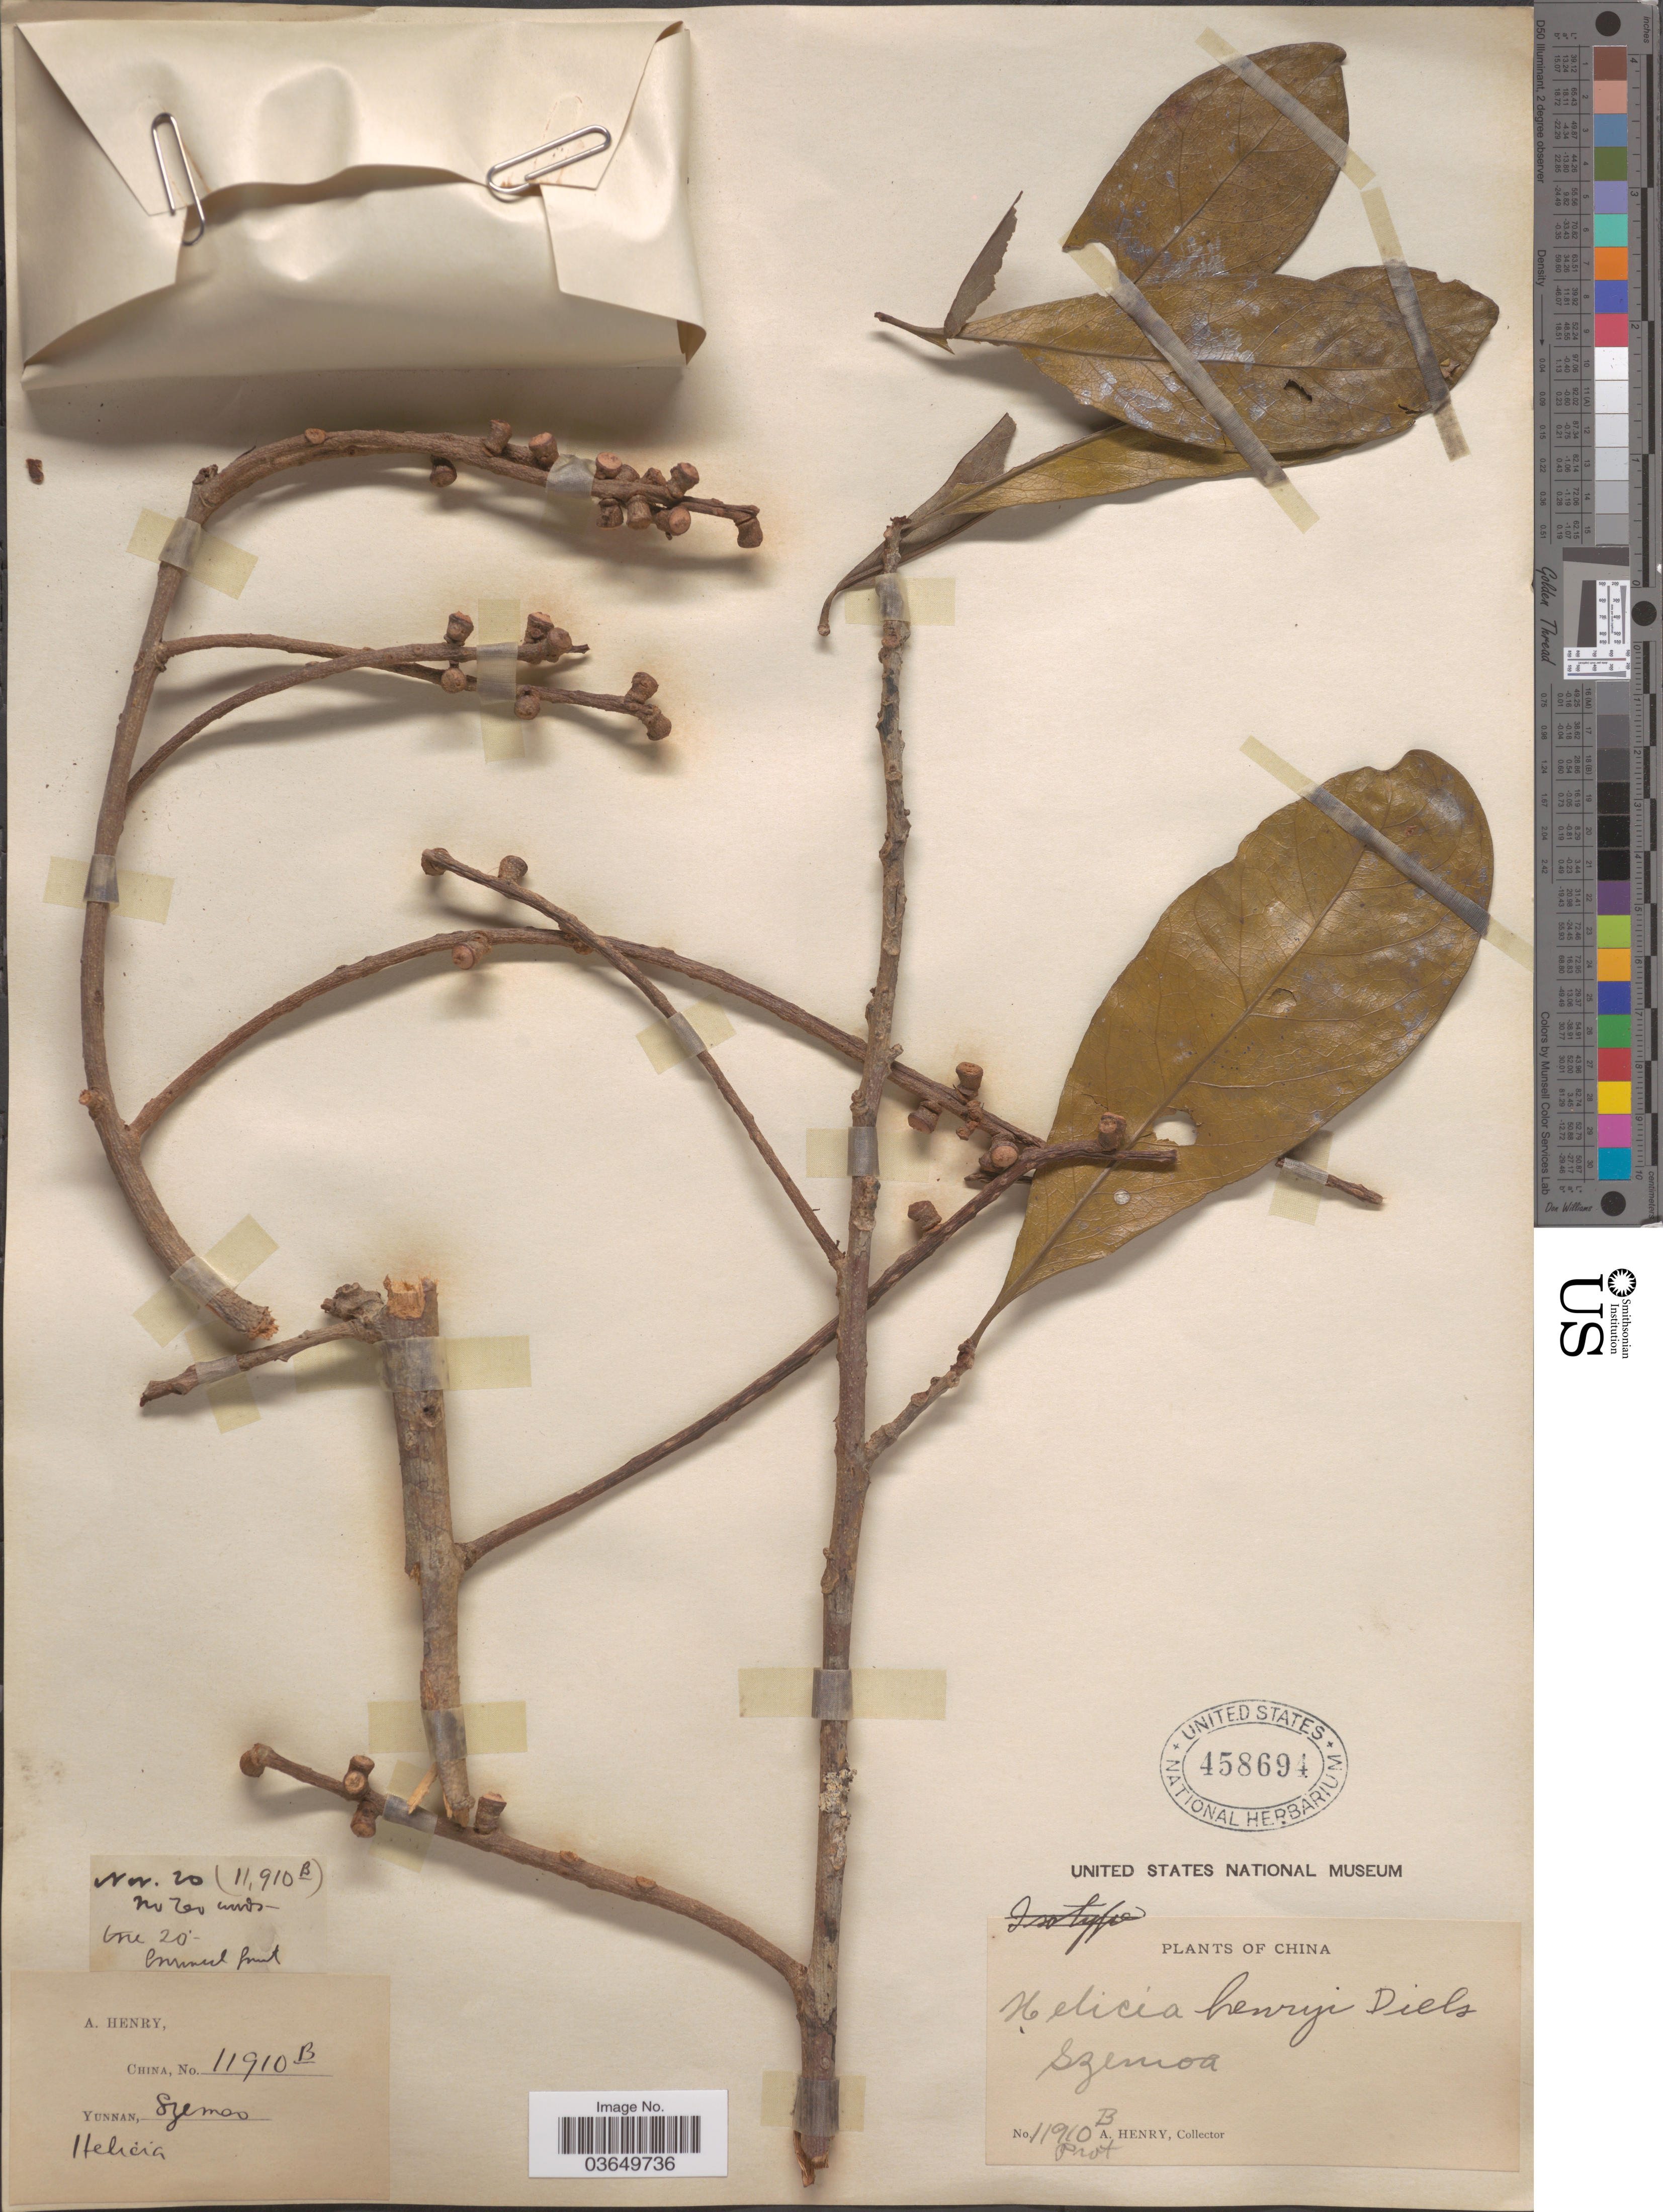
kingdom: Plantae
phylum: Tracheophyta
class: Magnoliopsida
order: Proteales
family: Proteaceae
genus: Helicia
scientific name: Helicia henryi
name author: Diels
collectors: A. Henry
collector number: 11910 B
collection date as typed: Transcribed d/m/y: /11/20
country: China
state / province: Yunnan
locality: Szemoa.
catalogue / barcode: US 458694